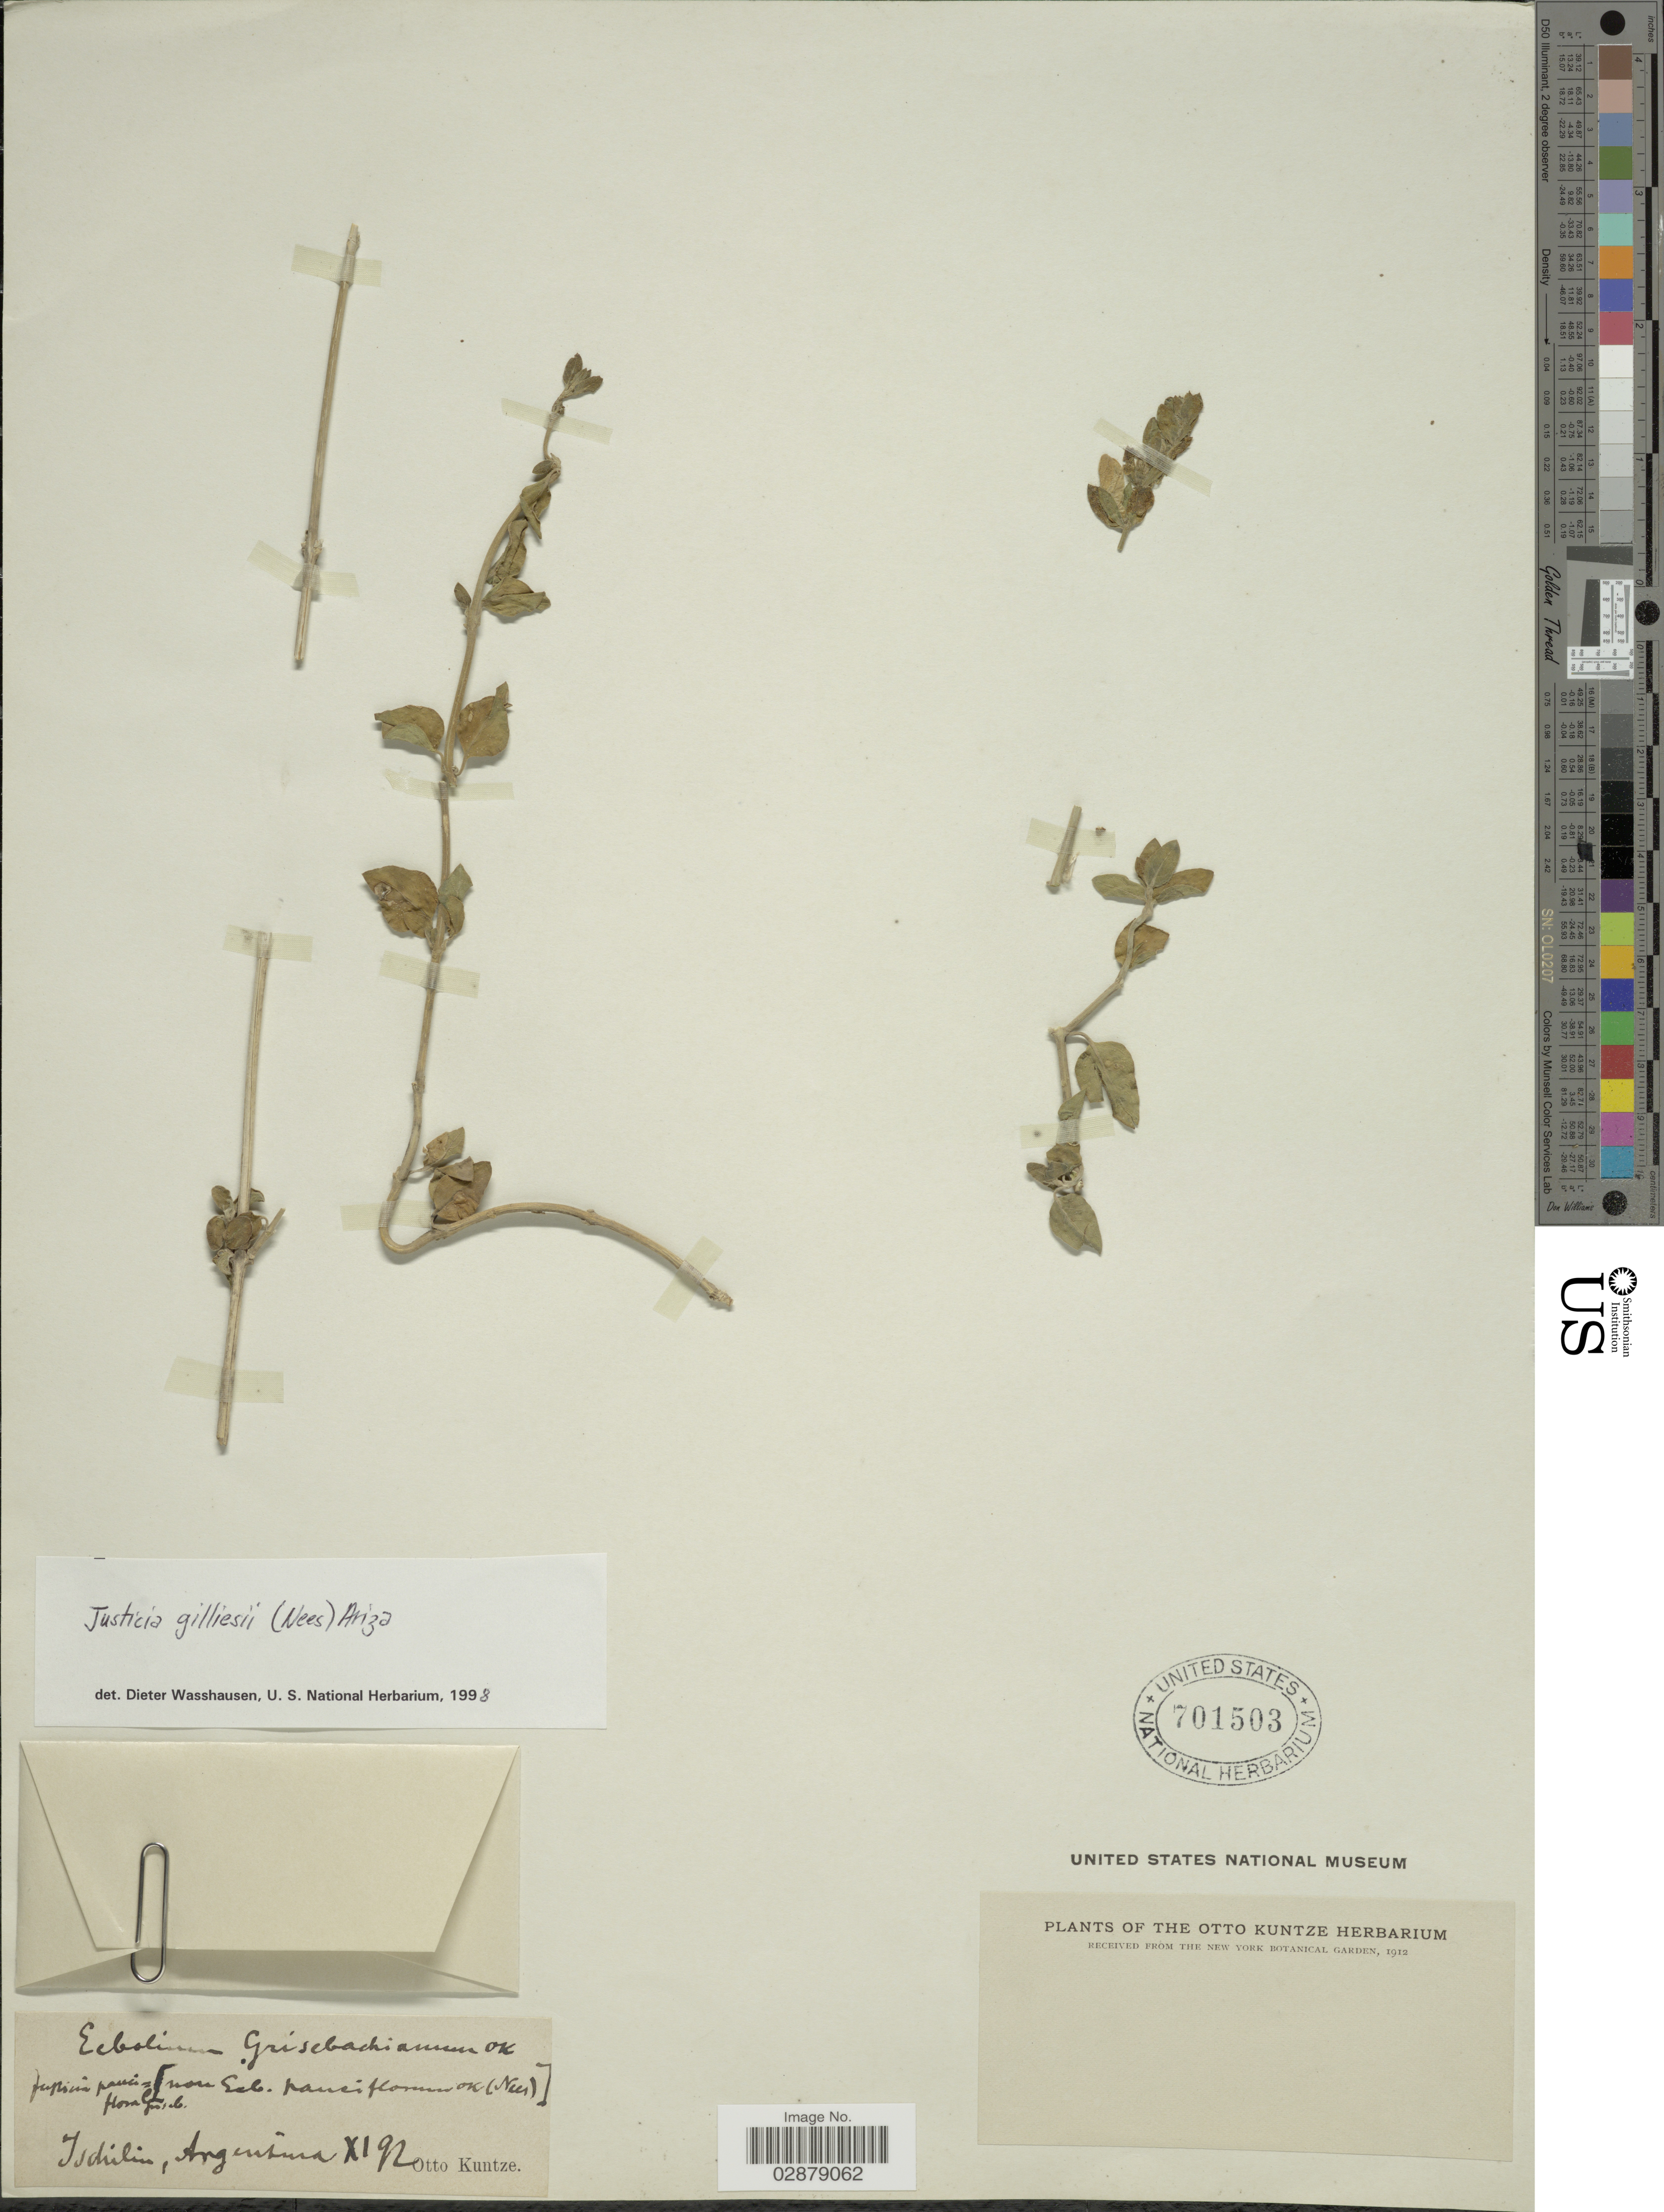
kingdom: Plantae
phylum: Tracheophyta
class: Magnoliopsida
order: Lamiales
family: Acanthaceae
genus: Justicia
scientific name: Justicia gilliesii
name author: (Nees) Benth.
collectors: C.E.O. Kuntze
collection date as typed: Transcribed d/m/y: /11/92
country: Argentina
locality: Ischilín.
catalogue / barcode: US 701503